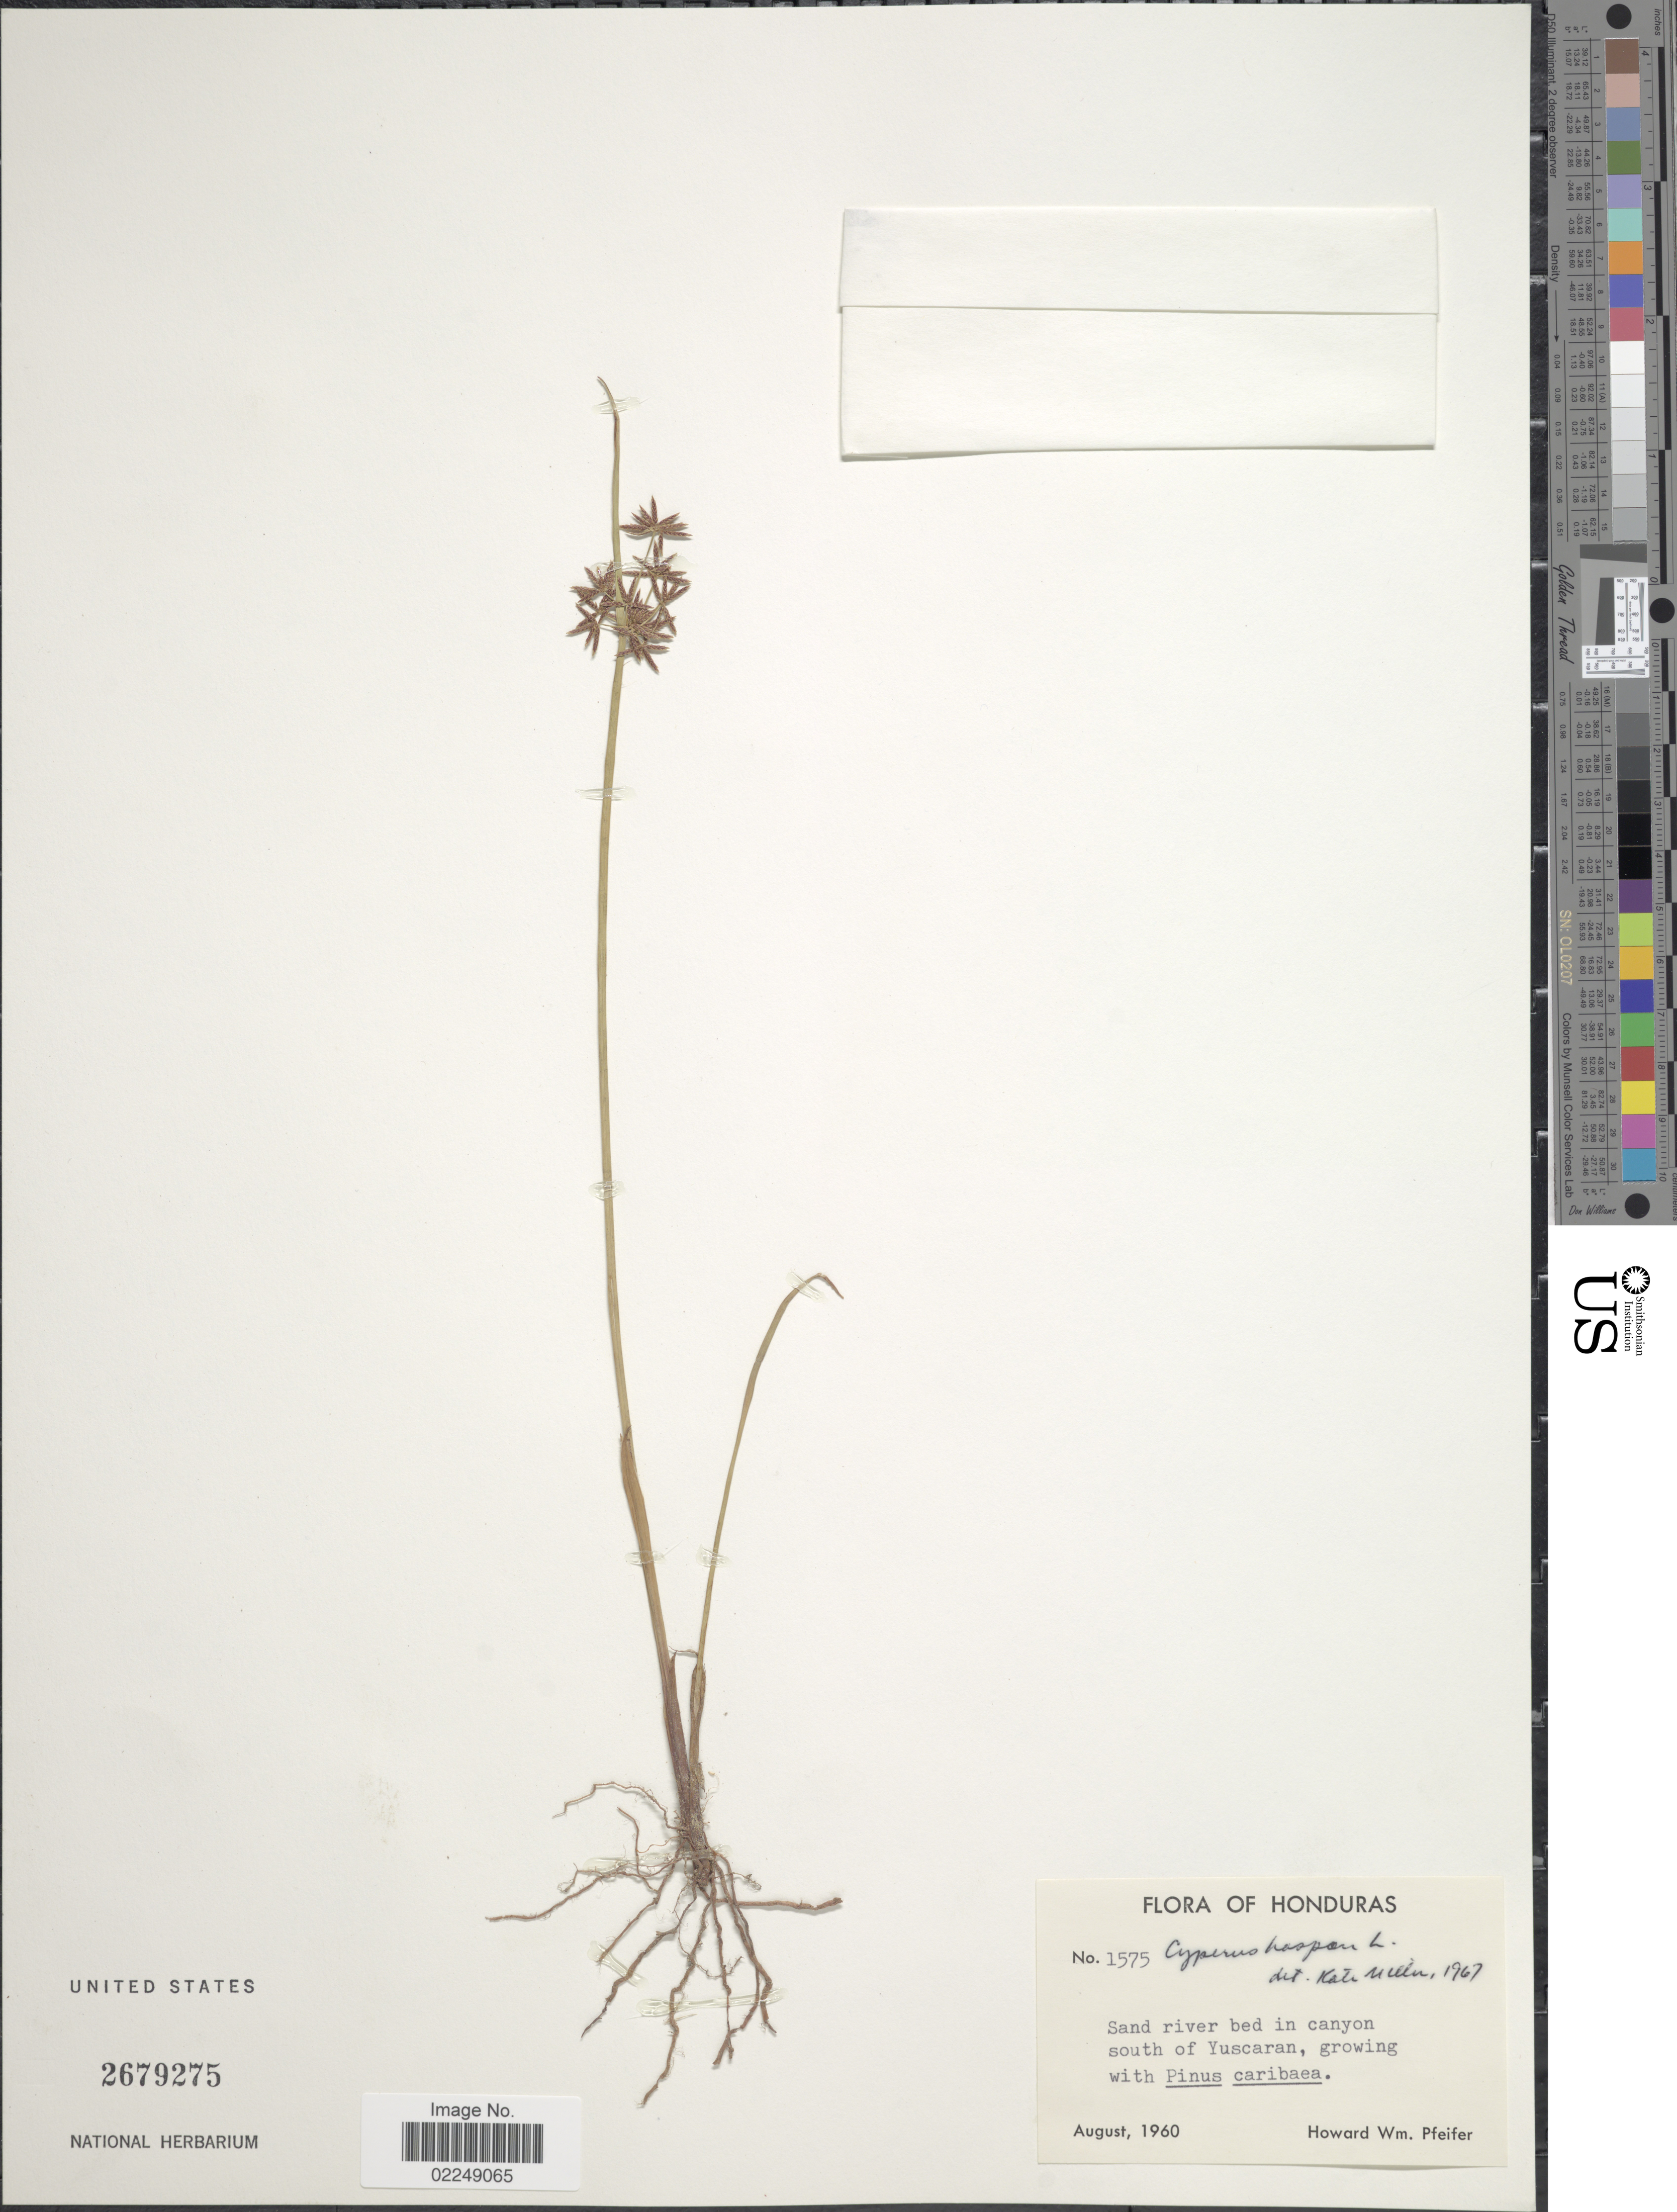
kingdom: Plantae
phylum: Tracheophyta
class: Liliopsida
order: Poales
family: Cyperaceae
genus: Cyperus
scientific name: Cyperus haspan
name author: L.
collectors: H. W. Pfeifer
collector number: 1575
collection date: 1960-08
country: Honduras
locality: Sand river bed in canyon south of Yuscaran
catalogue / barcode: US 2679275